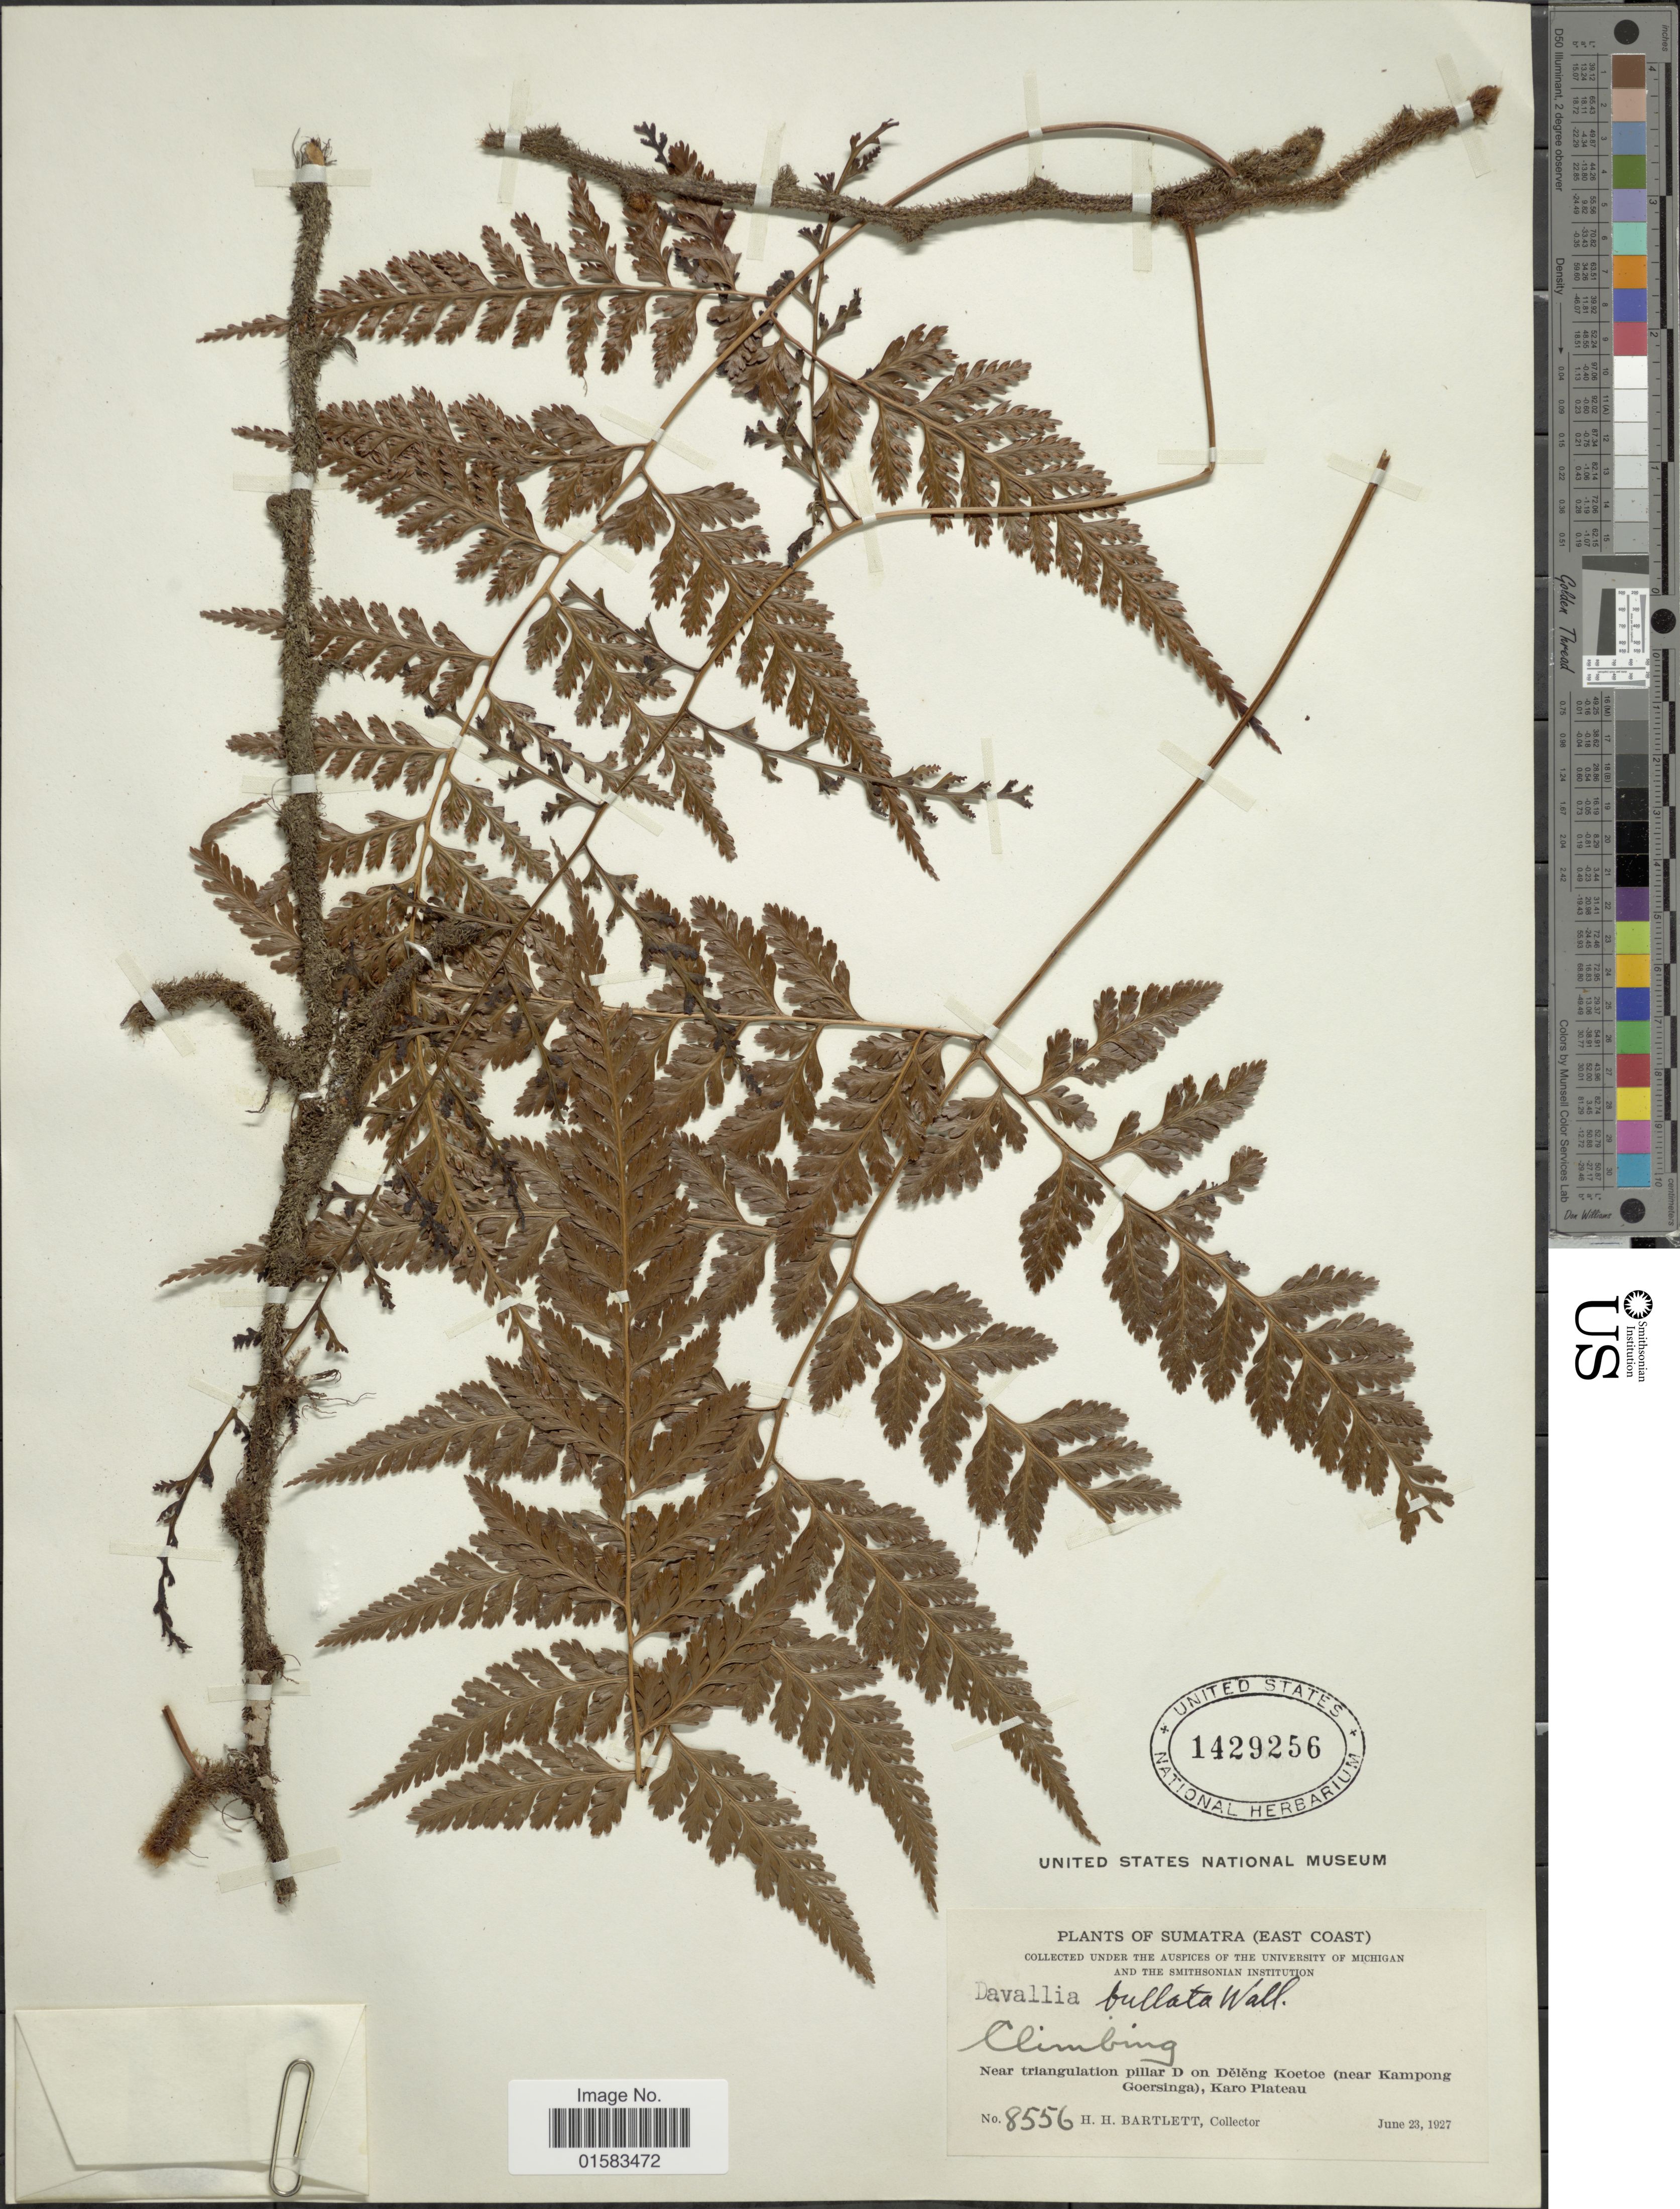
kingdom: Plantae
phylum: Tracheophyta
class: Polypodiopsida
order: Polypodiales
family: Davalliaceae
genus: Davallia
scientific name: Davallia trichomanoides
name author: Blume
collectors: H. H. Bartlett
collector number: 8556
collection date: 1927-06-23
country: Indonesia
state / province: Sumatra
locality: East Coast, Near triangulation pillar D on Deleng Koetoe (near Kampong Goersinga), Karo Plateau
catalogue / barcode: US 1429256